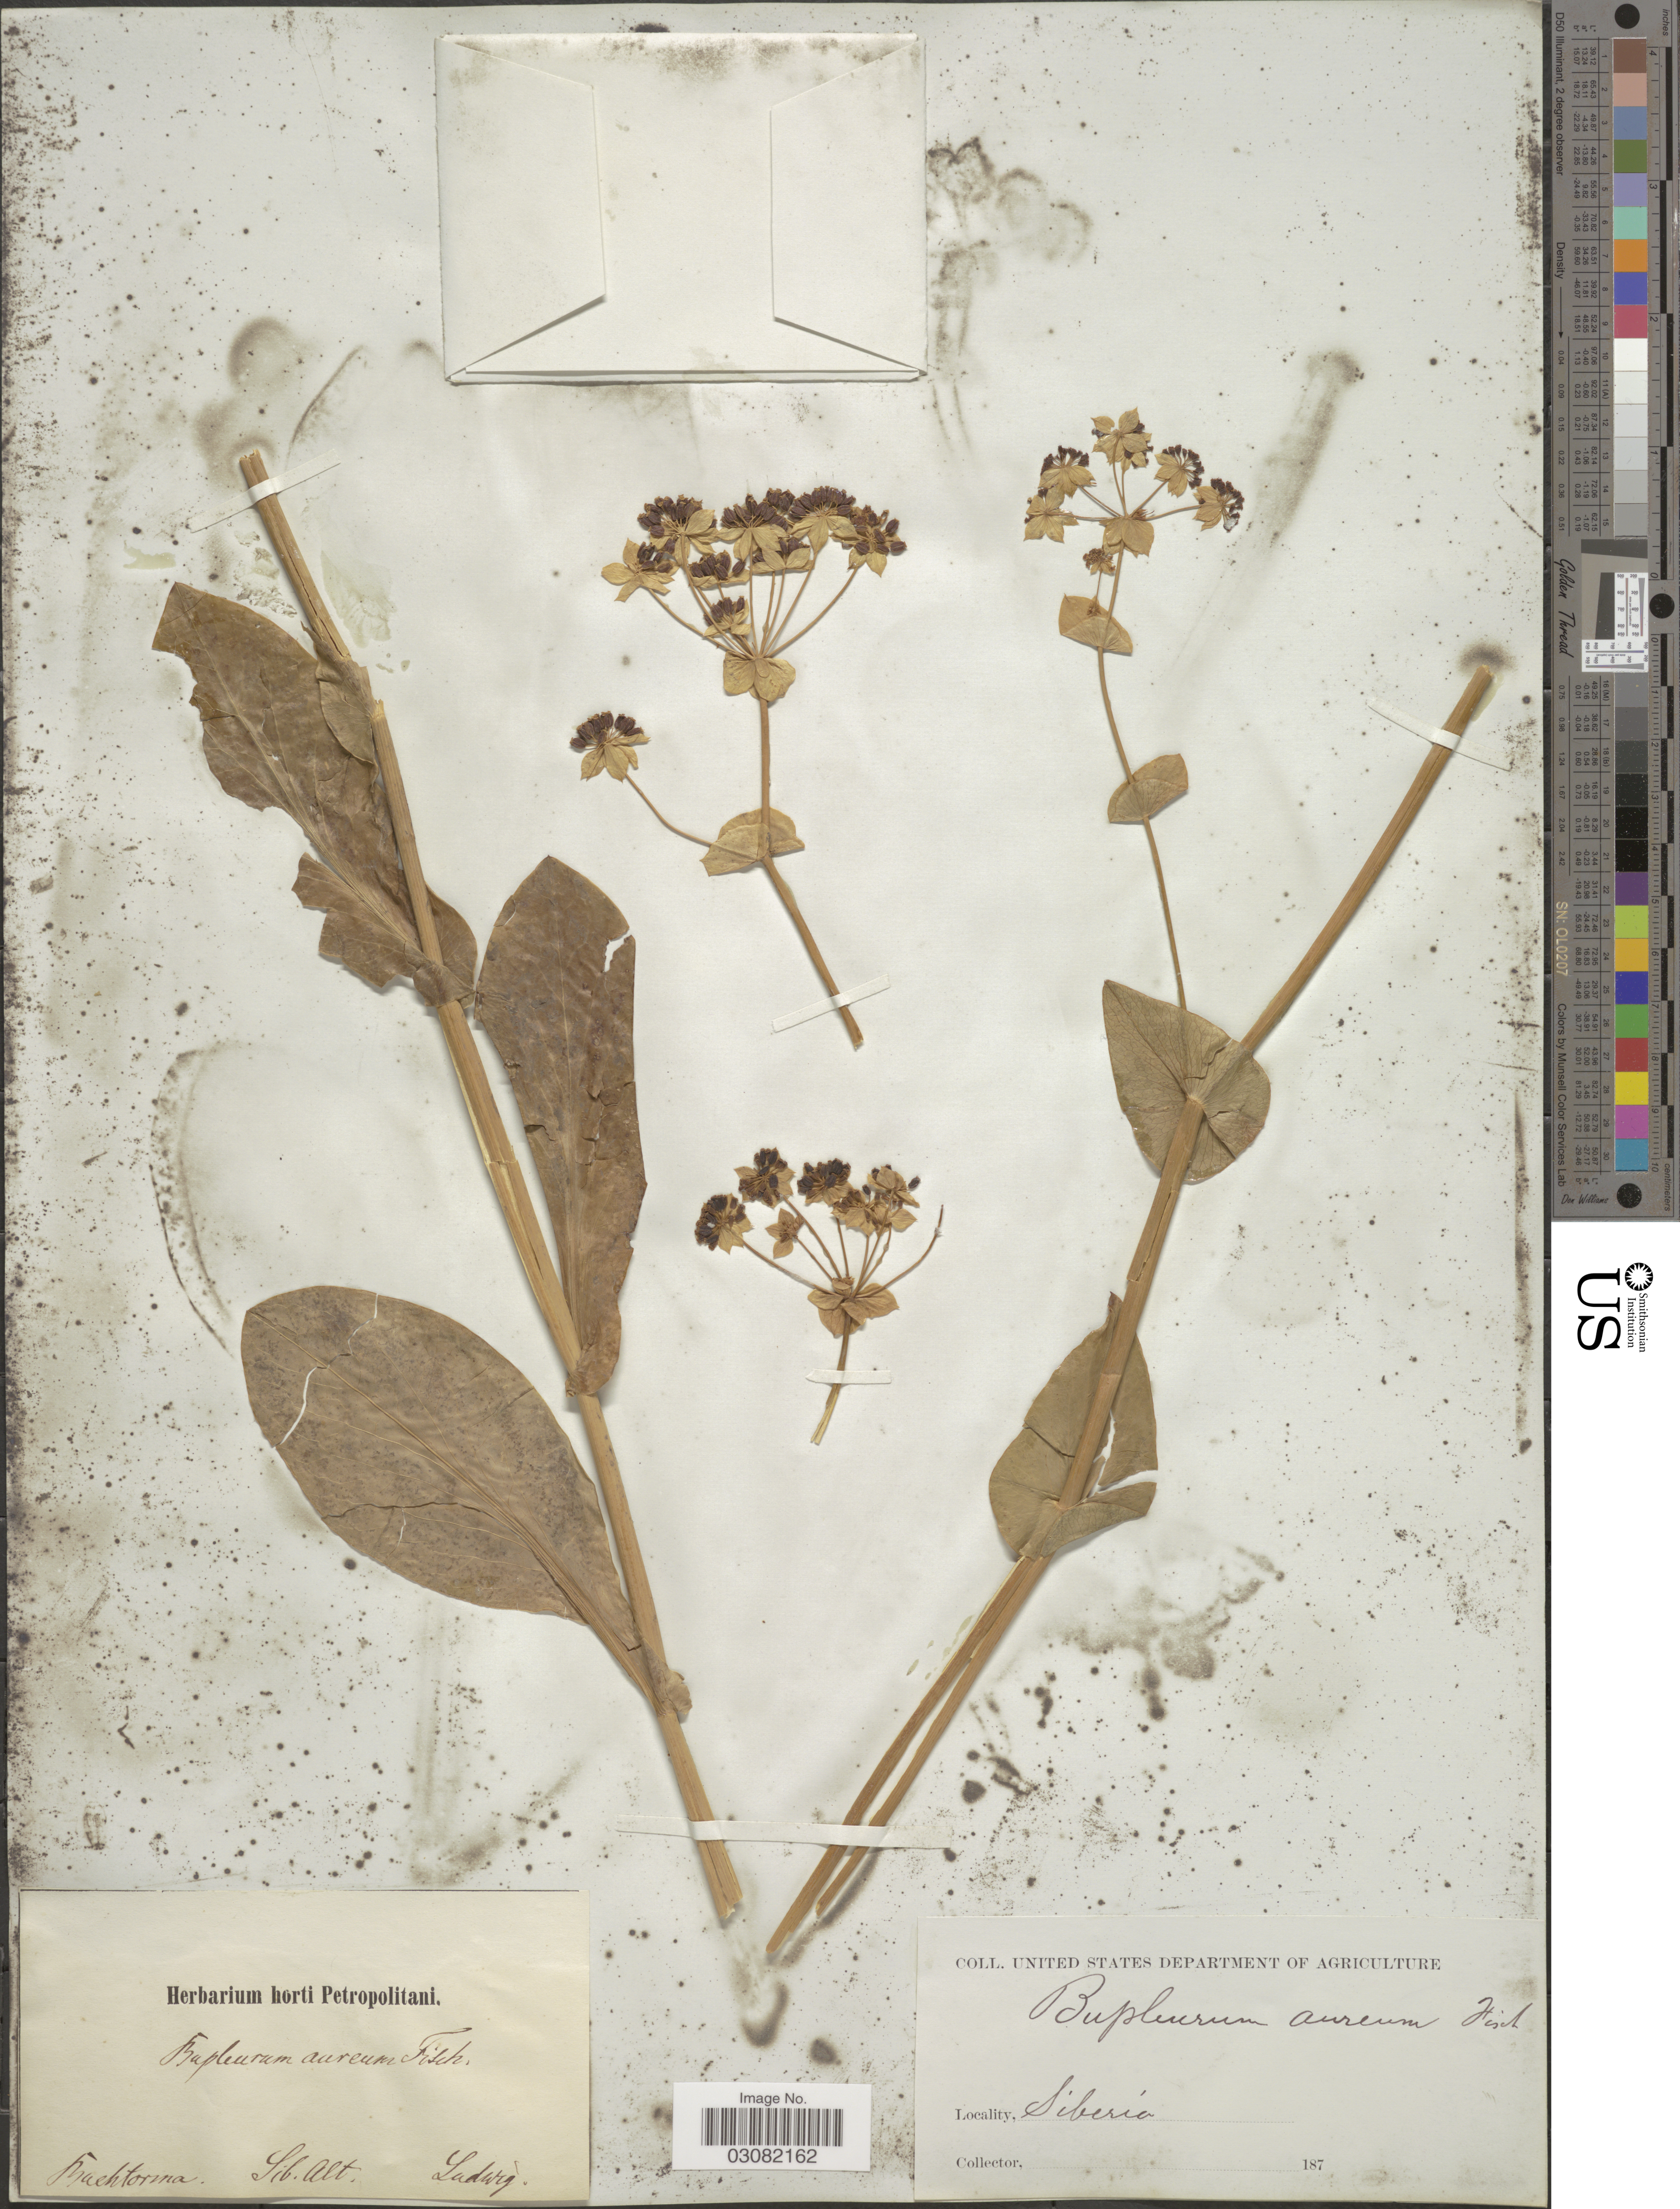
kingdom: Plantae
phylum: Tracheophyta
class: Magnoliopsida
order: Apiales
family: Apiaceae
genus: Bupleurum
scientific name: Bupleurum aureum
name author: Fisch.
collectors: Ludwig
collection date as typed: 187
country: Russian Federation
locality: Buchtorma, Siberia.